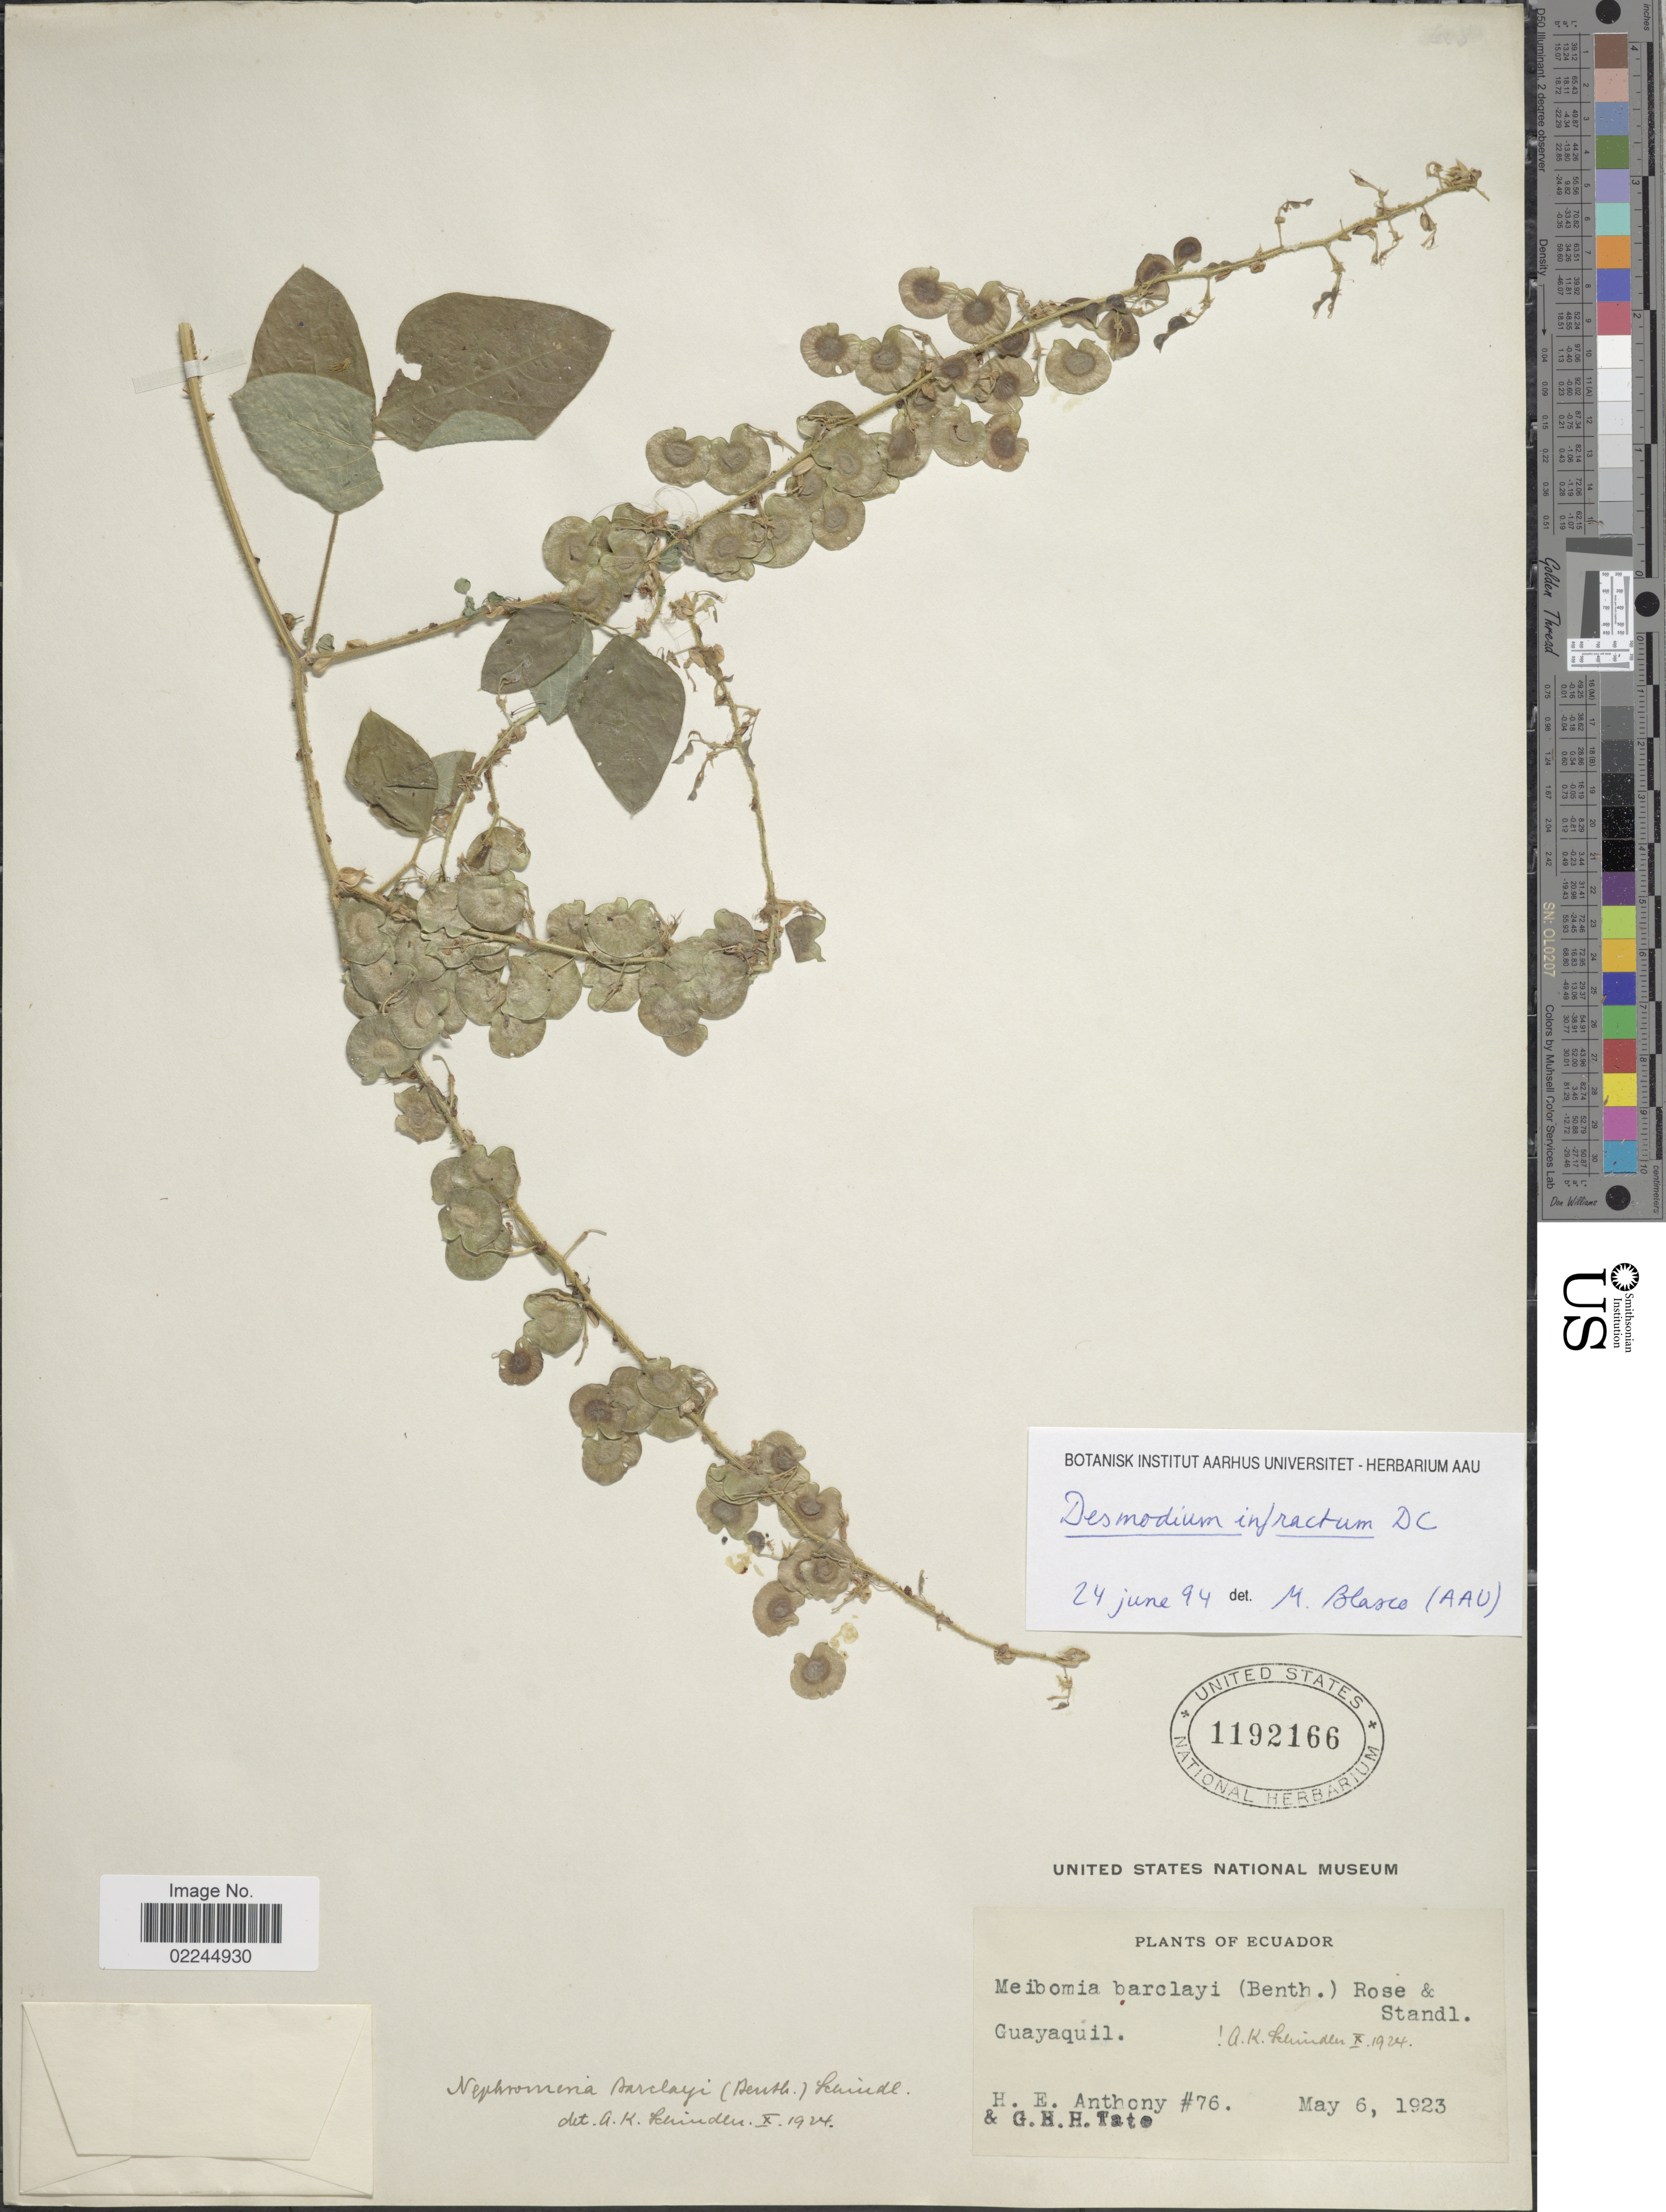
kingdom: Plantae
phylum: Tracheophyta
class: Magnoliopsida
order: Fabales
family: Fabaceae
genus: Desmodium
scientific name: Desmodium infractum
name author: DC.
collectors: H. E. Anthony & G. H. H.Tate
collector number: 76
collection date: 1923-05-06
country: Ecuador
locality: Guayaquil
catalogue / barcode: US 1192166